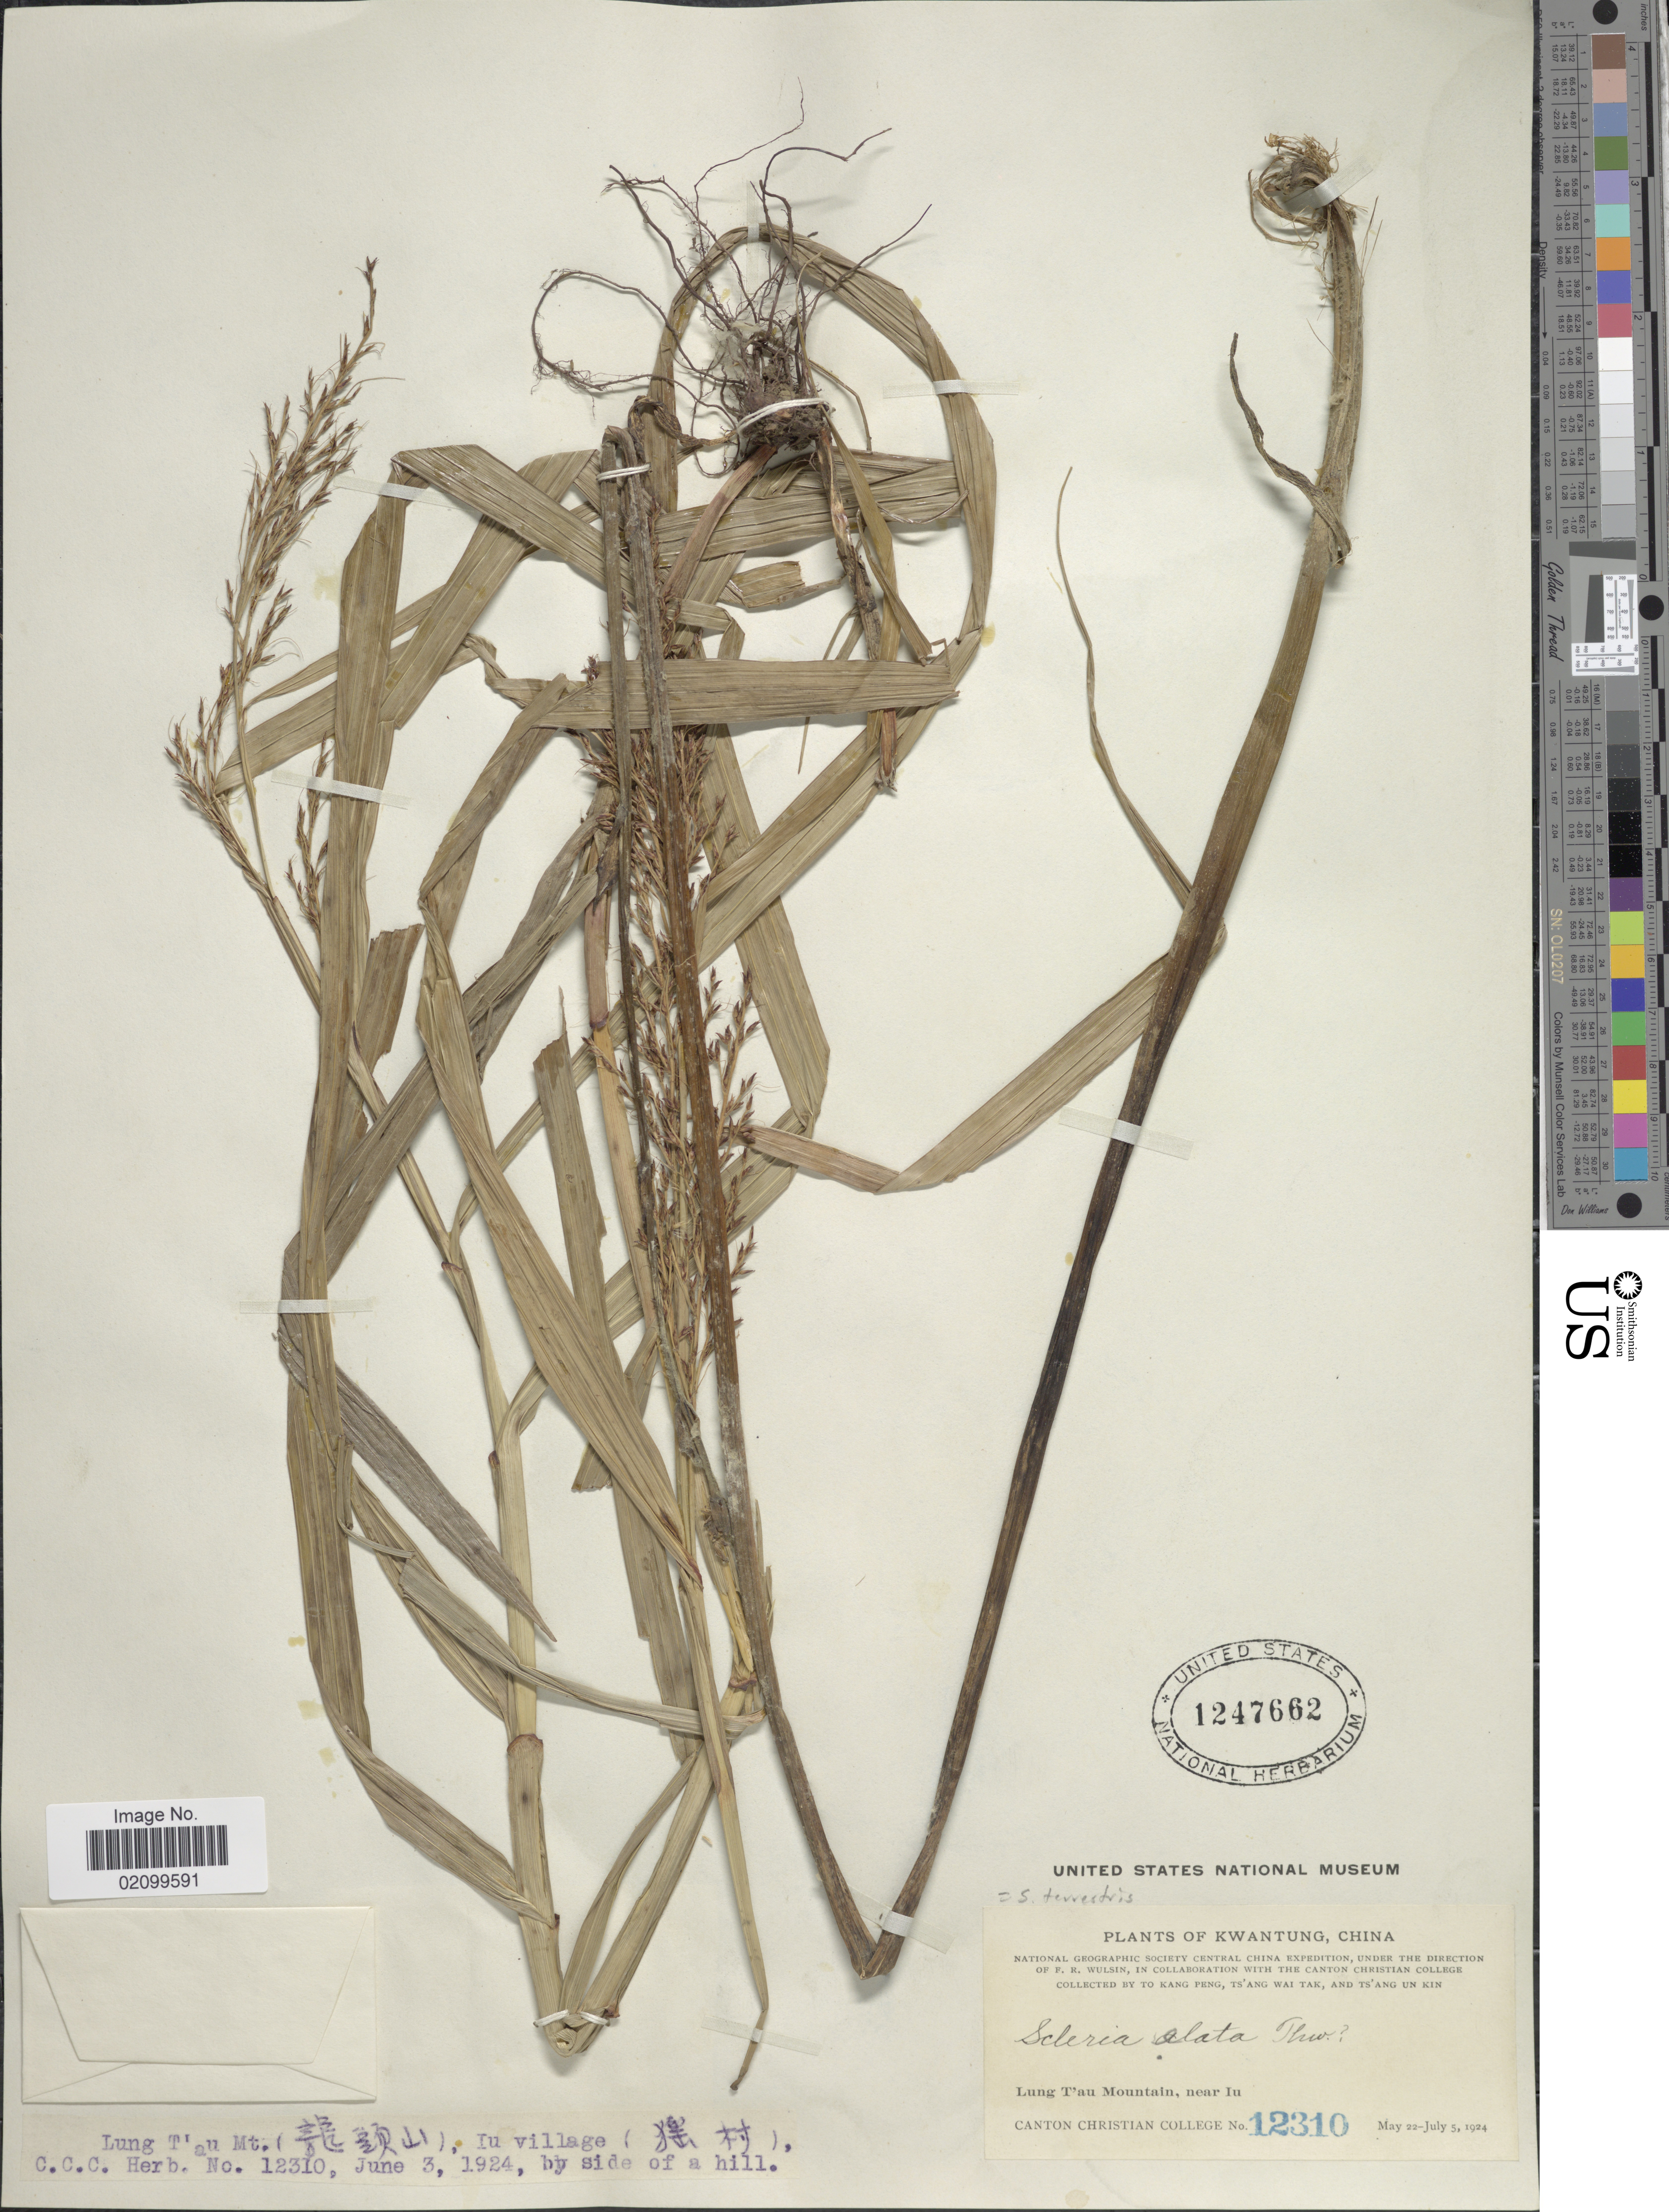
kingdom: Plantae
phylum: Tracheophyta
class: Liliopsida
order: Poales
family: Cyperaceae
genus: Scleria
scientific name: Scleria terrestris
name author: (L.) Fassett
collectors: T. K. Peng, W. T. Tsang & Ts' Ang Un Kin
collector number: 12310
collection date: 1924-06-03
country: China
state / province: Guangdong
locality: Kwangtung. Lung T'ao Mountain, Near Iu, by side of a hill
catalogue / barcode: US 1247662